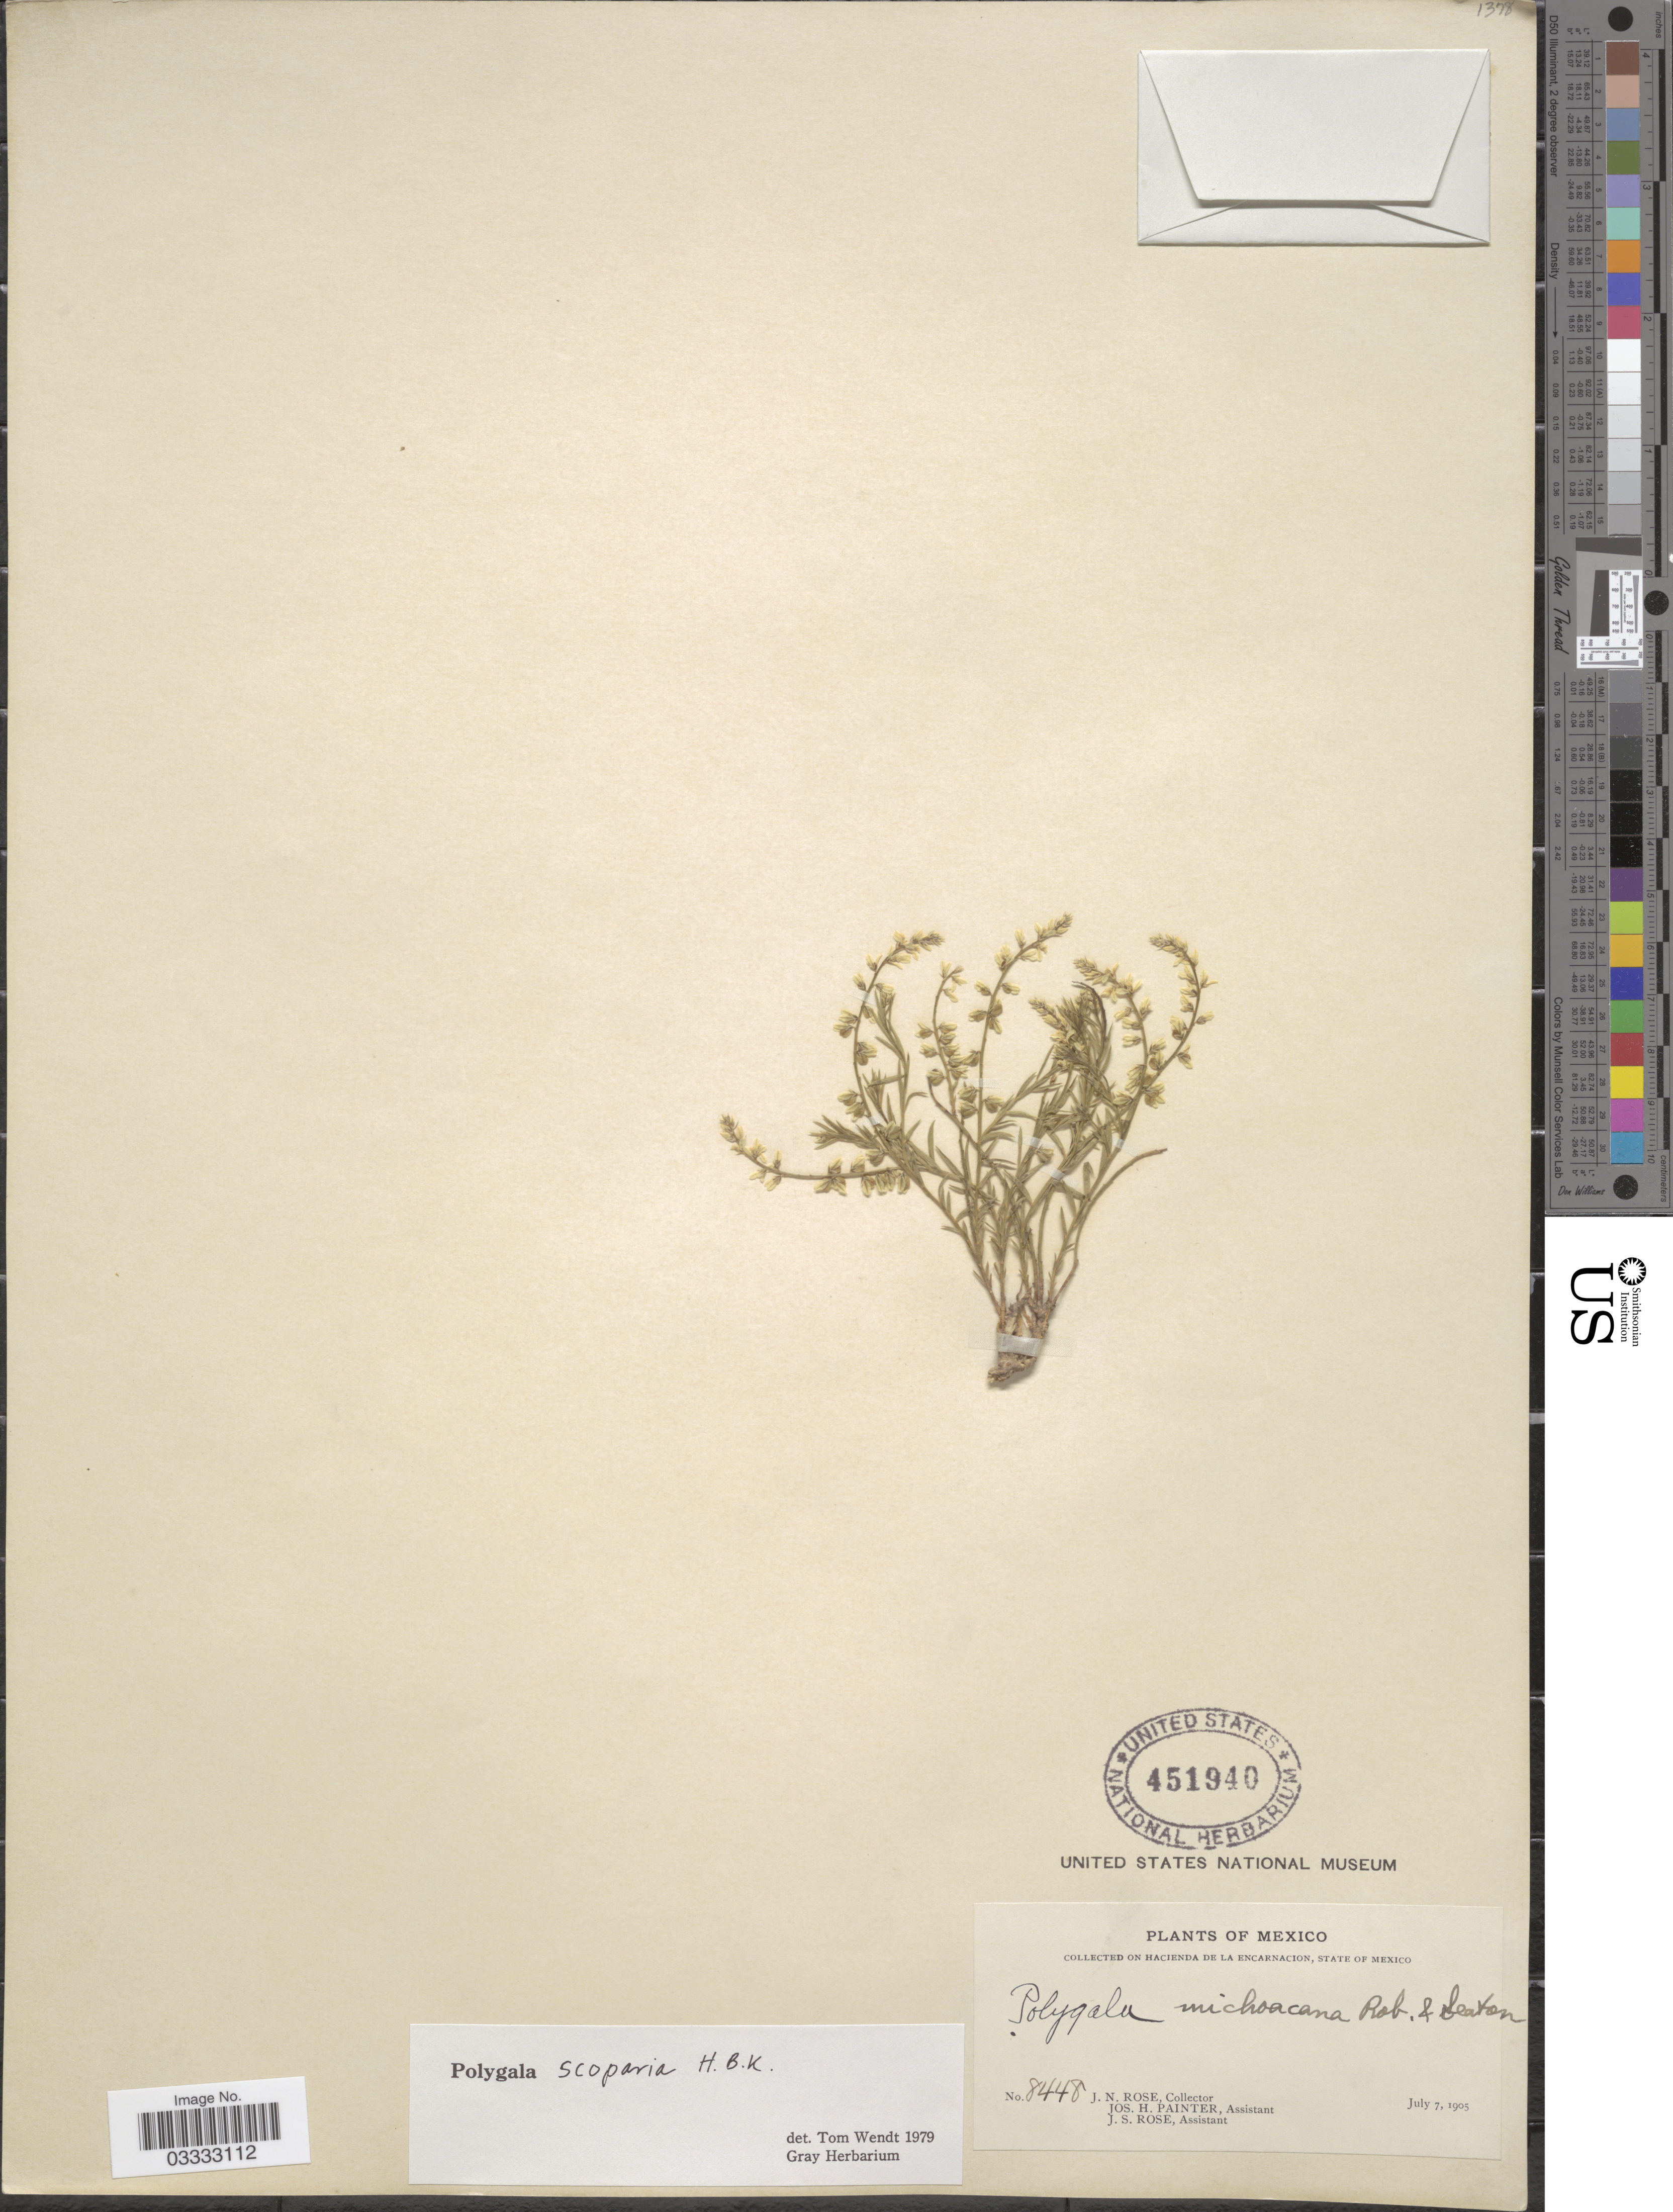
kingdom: Plantae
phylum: Tracheophyta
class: Magnoliopsida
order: Fabales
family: Polygalaceae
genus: Polygala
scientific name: Polygala scoparia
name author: Kunth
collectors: J. N. Rose, J. H. Painter & J. S. Rose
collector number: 8448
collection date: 1905-07-07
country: Mexico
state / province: México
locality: On Hacienda de La Encarnacion.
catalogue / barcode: US 451940